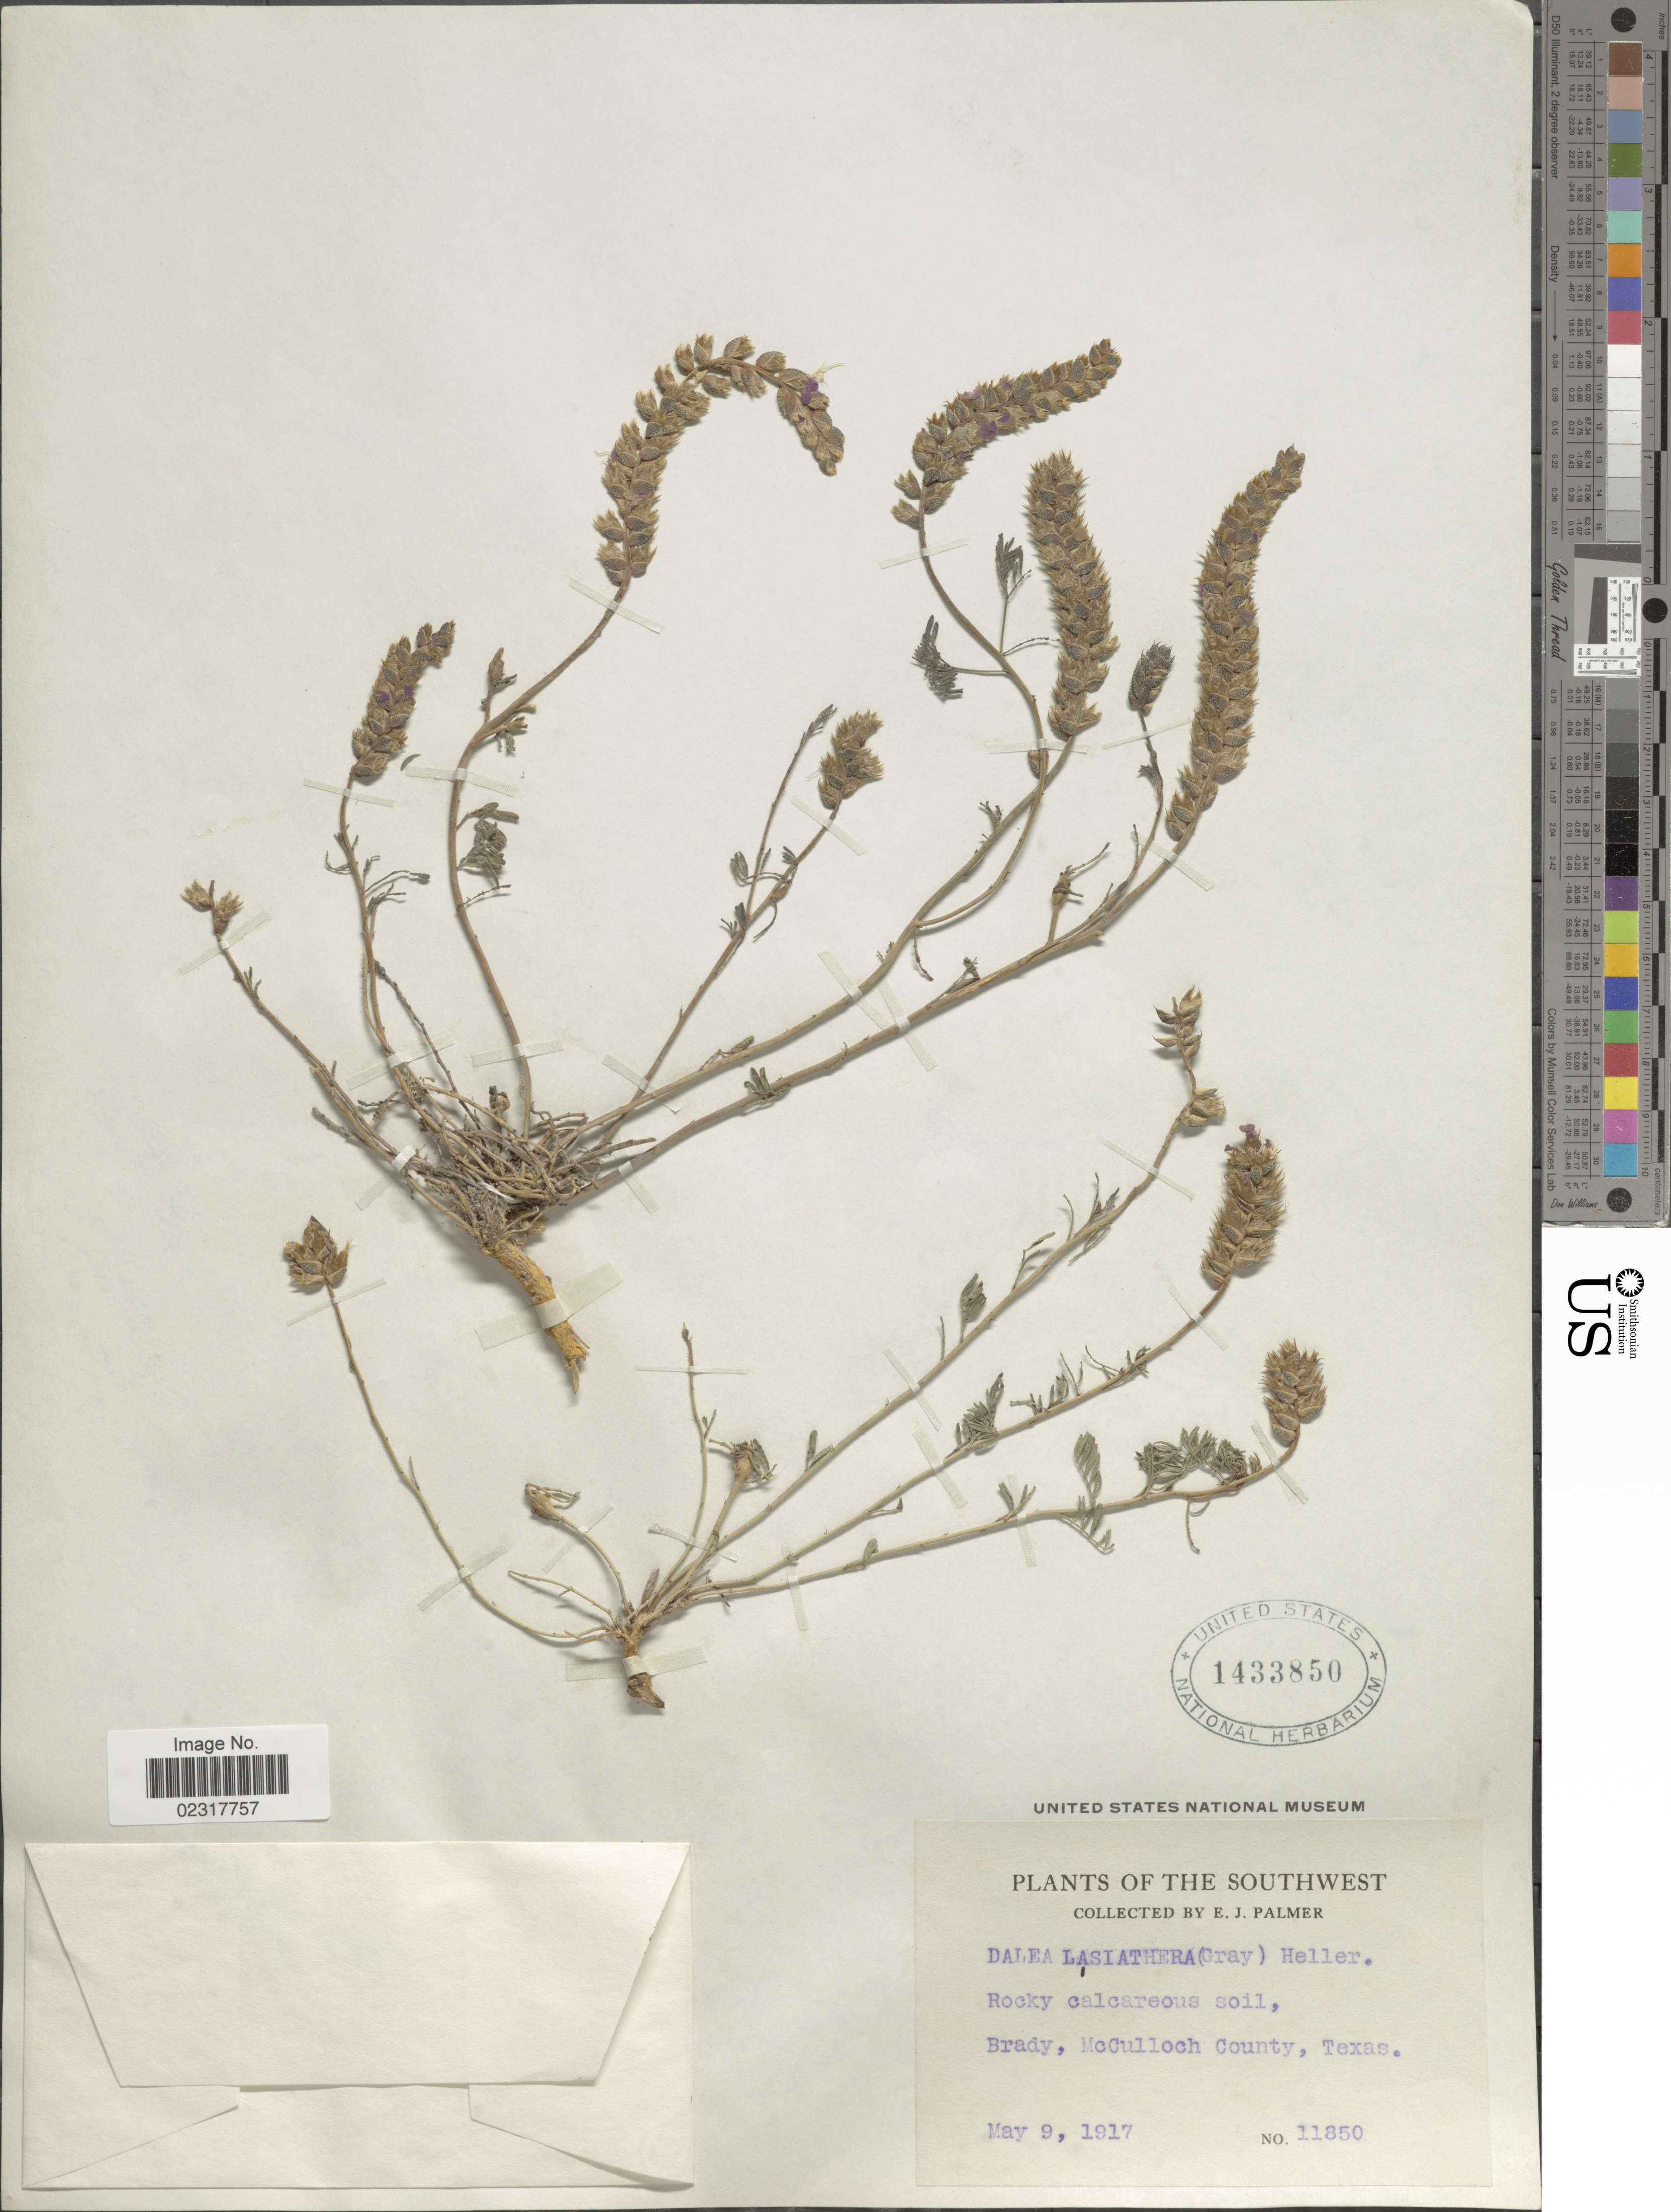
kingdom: Plantae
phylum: Tracheophyta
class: Magnoliopsida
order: Fabales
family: Fabaceae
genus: Dalea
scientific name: Dalea lasiathera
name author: A. Gray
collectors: E. J. Palmer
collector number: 11850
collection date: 1917-05-09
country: United States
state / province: Texas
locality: The Southwest, Brady, McCulloch County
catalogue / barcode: US 1433850